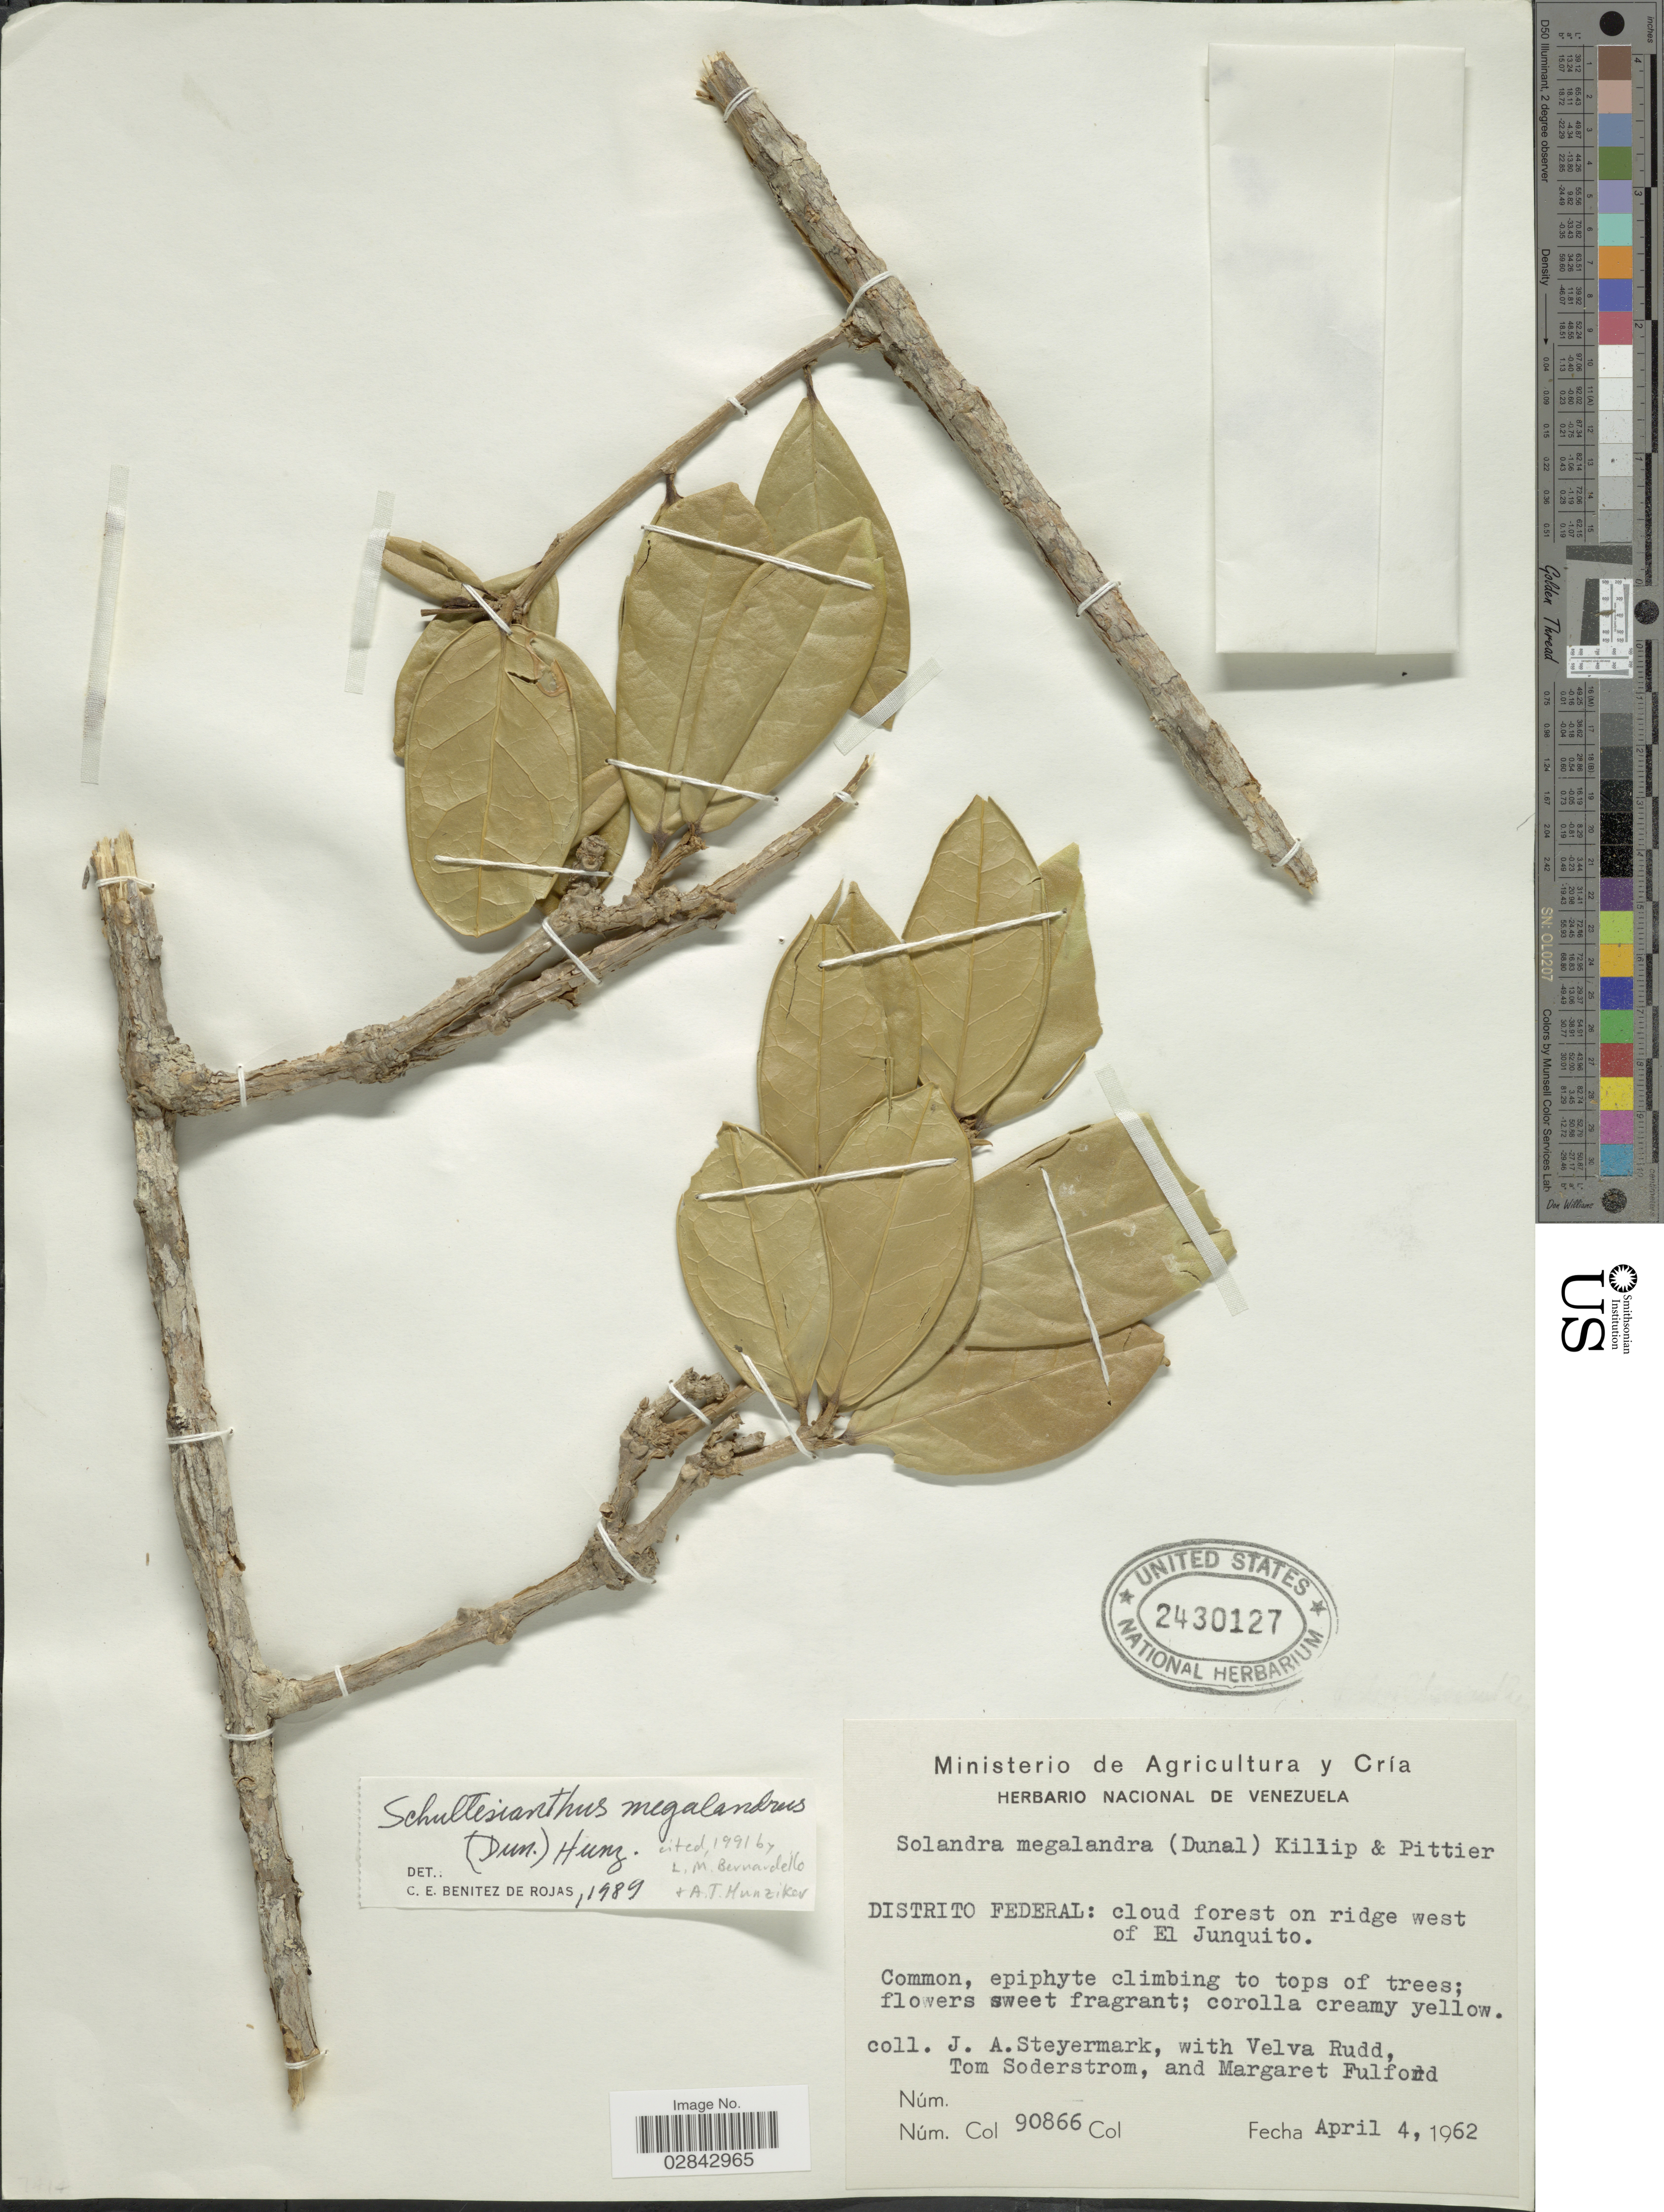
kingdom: Plantae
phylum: Tracheophyta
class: Magnoliopsida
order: Solanales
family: Solanaceae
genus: Schultesianthus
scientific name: Schultesianthus megalandrus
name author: (Dunal) Hunz.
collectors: J. Steyermark, V. E. Rudd, T. R. Soderstrom & M. Fulford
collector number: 90866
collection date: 1962-04-04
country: Venezuela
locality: Distrito Federal: cloud forest on ridge west of El Junquito.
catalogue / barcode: US 2430127